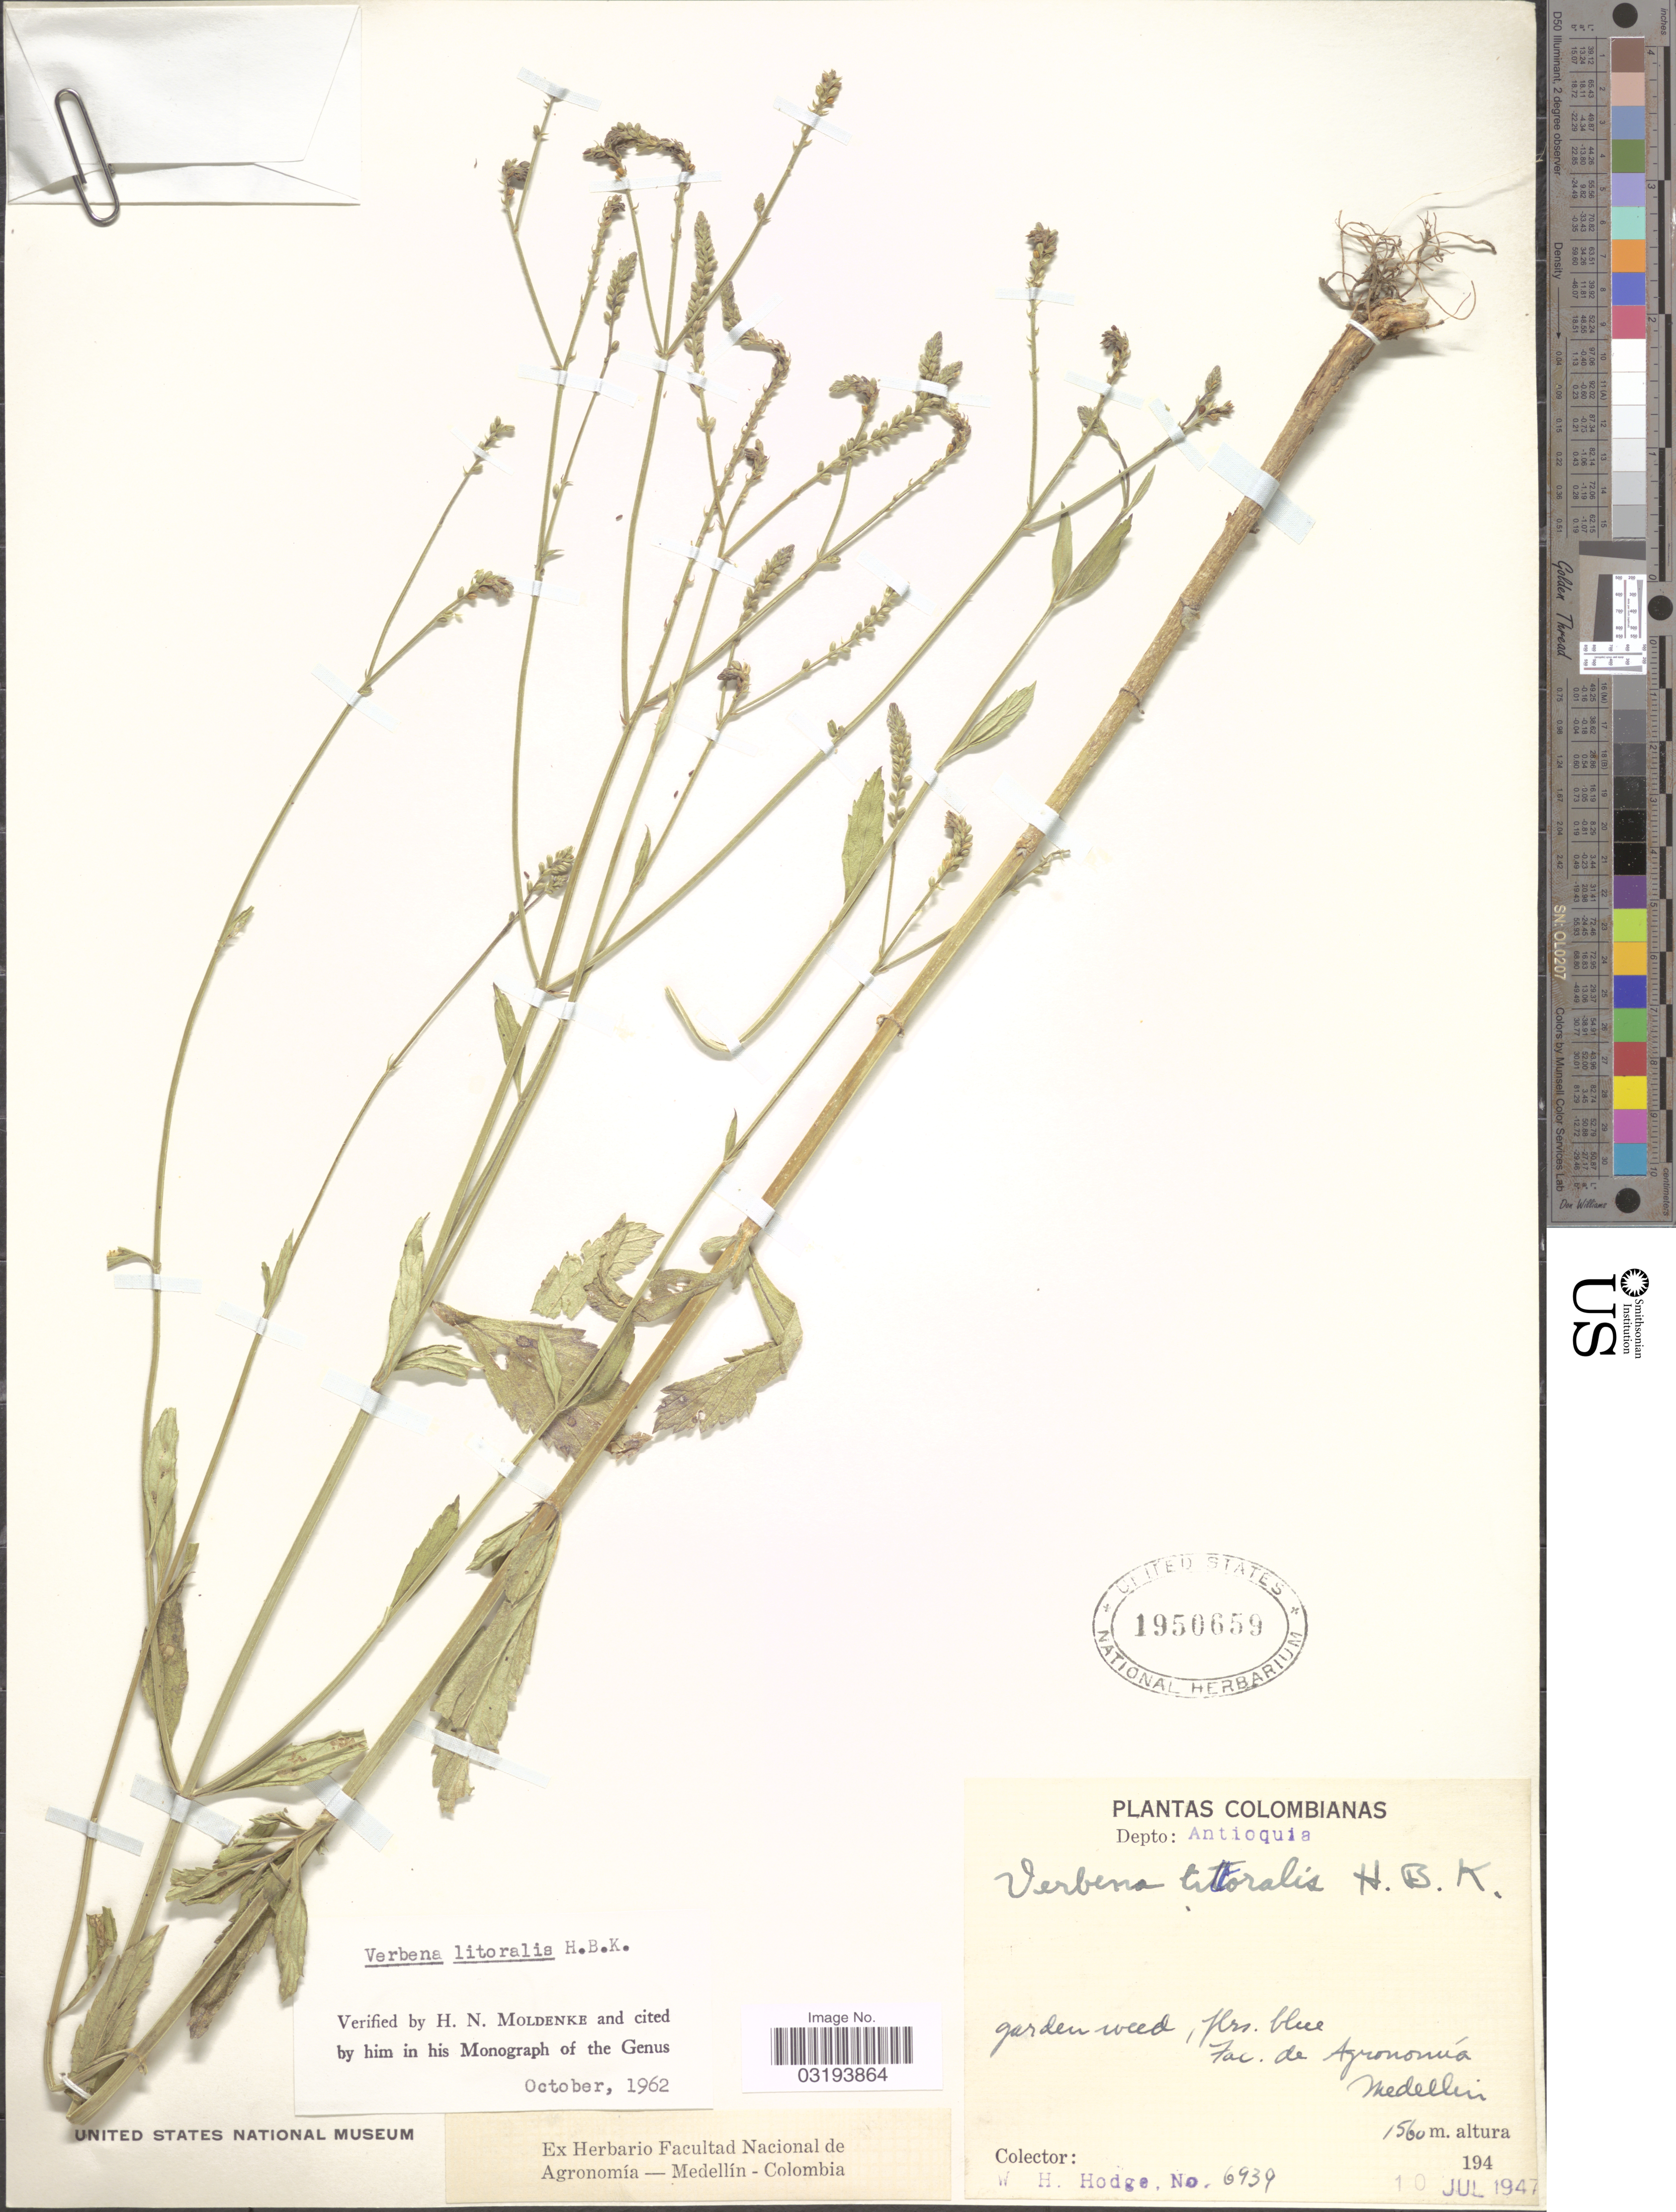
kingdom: Plantae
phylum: Tracheophyta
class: Magnoliopsida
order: Lamiales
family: Verbenaceae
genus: Verbena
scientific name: Verbena litoralis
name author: Kunth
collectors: W. Hodge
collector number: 6939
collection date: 1947-07-10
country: Colombia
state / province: Antioquia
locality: Depto. Antioquia, Fac. de Agronomía, Medellin.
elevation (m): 1560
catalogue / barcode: US 1950659